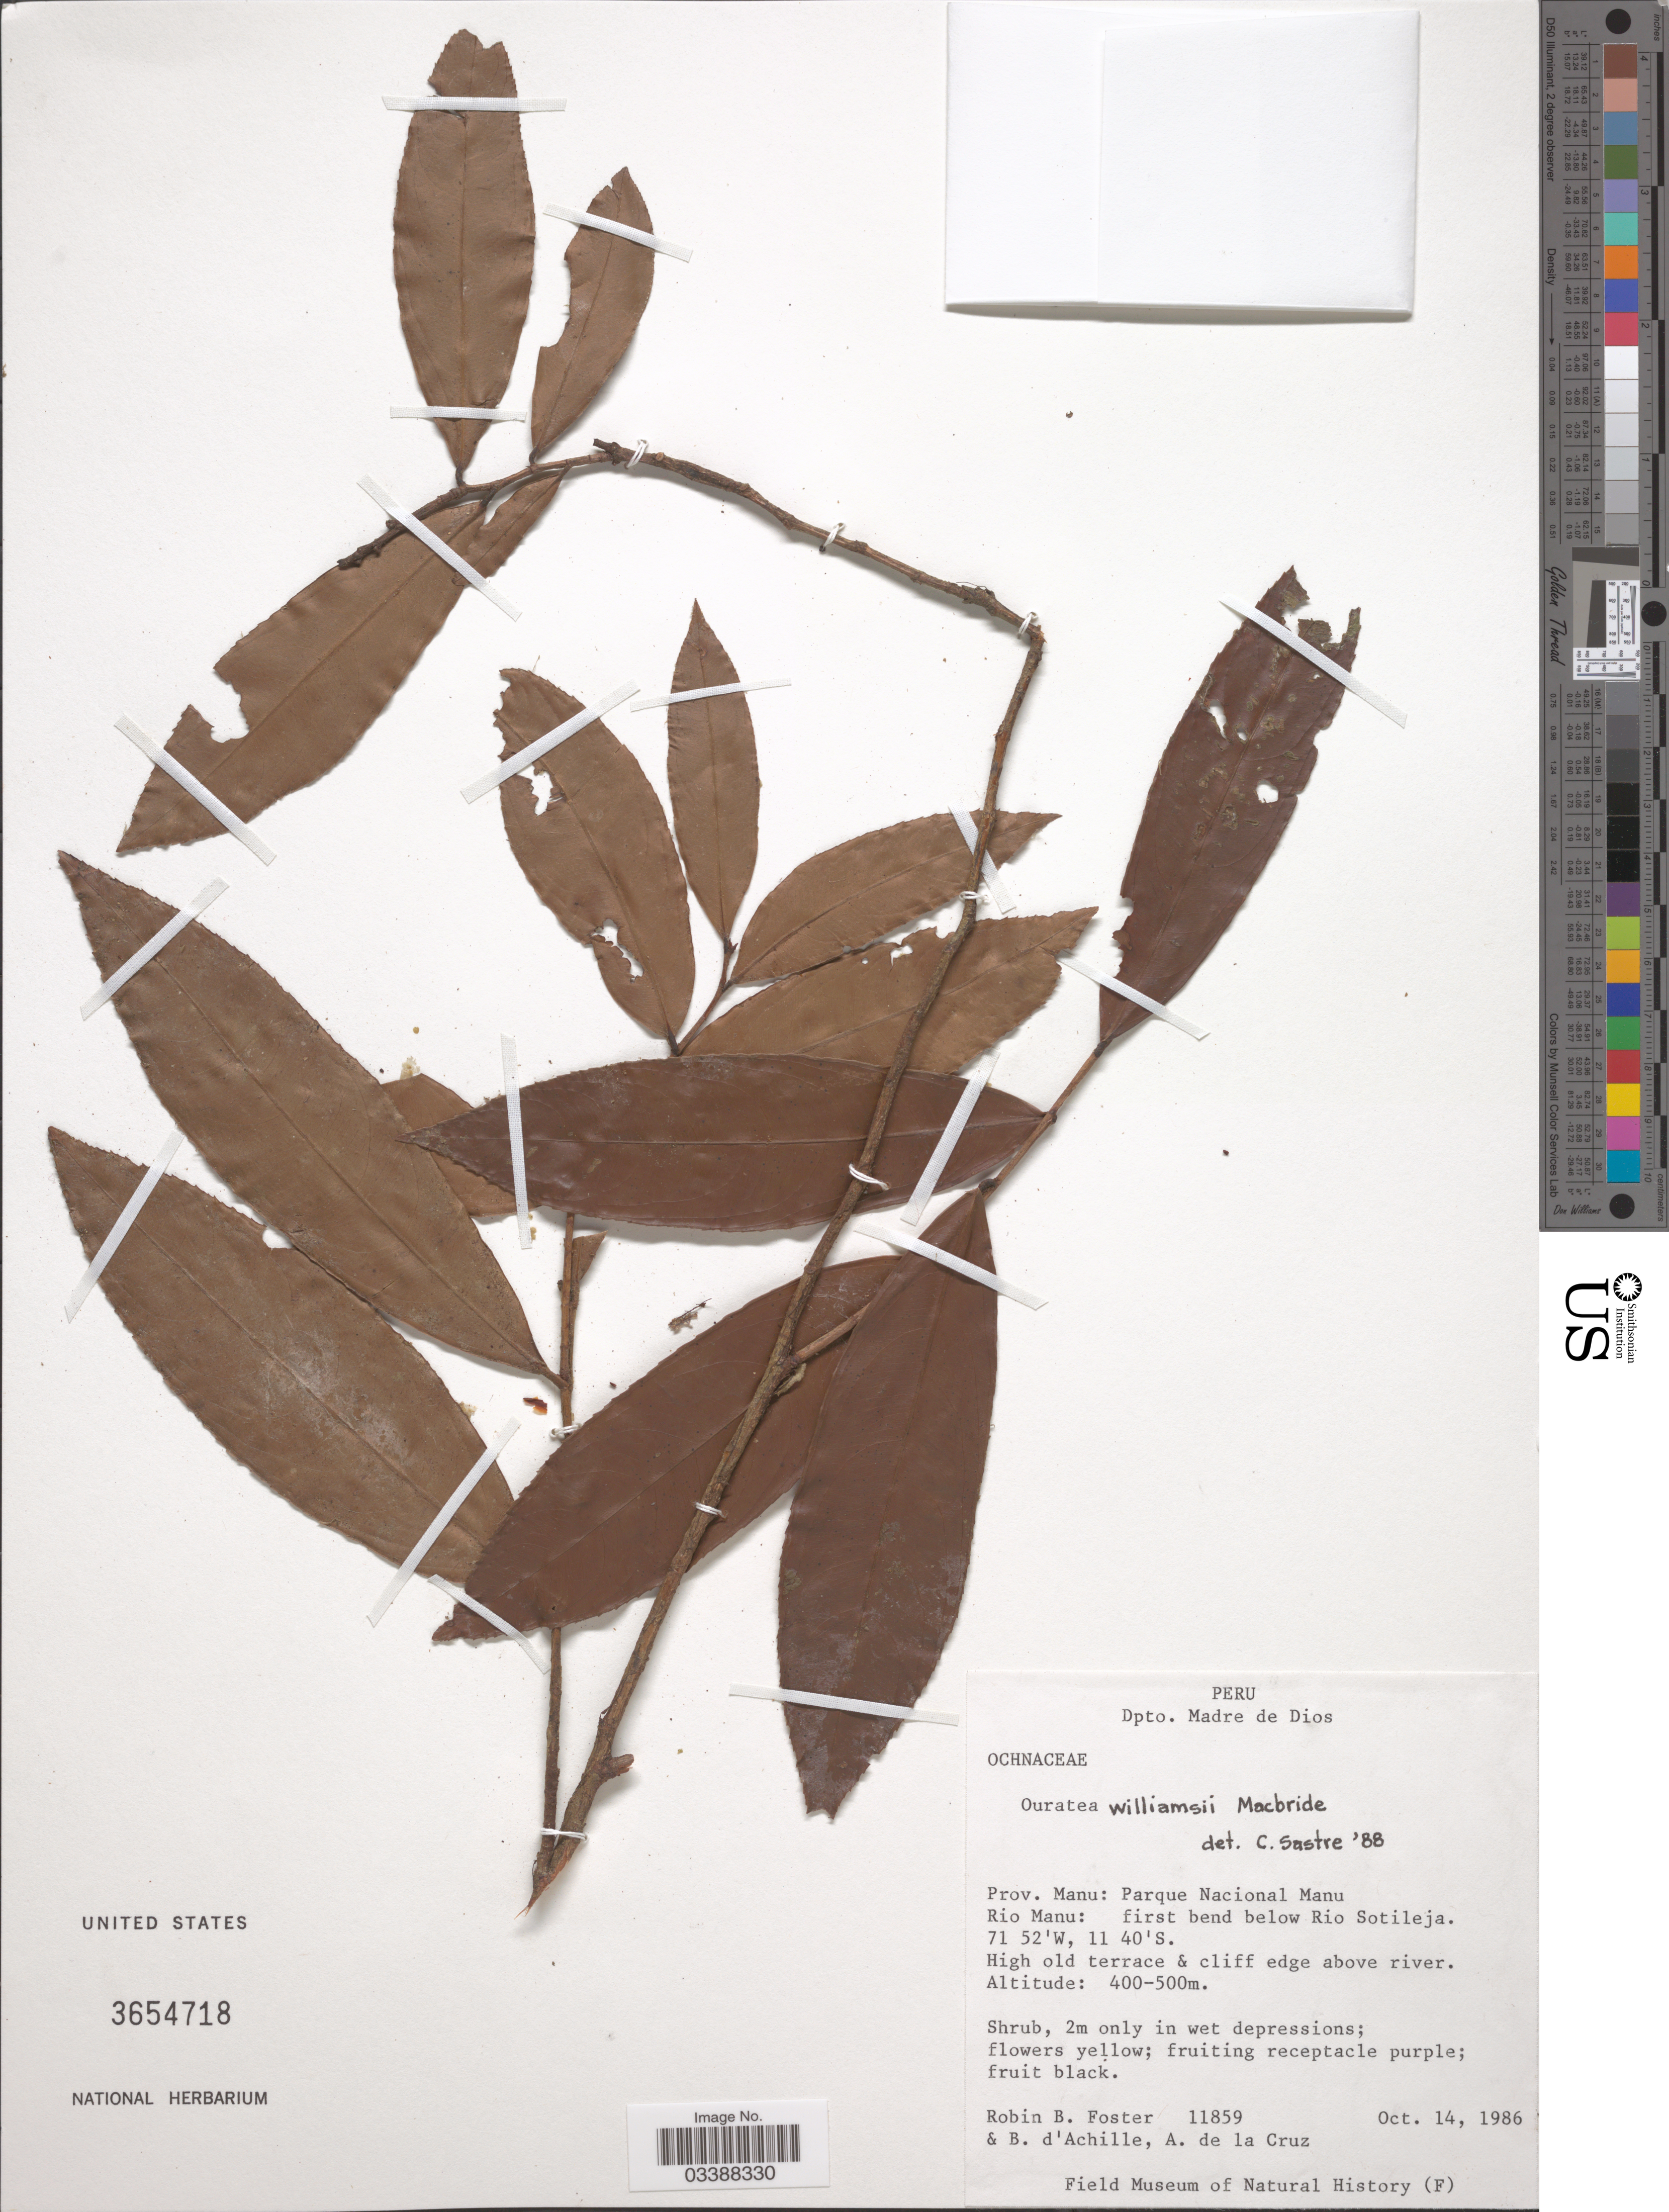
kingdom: Plantae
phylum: Tracheophyta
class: Magnoliopsida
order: Malpighiales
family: Ochnaceae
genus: Ouratea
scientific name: Ouratea williamsii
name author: J.F. Macbr.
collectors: R. B. Foster, B. d'Achille & A. de la Cruz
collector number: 11859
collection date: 1986-10-14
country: Peru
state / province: Madre de Dios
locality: Dpto. Madre de Dios. Prov. Manu: Parque Nacional Manu. Rio Manu: first bend below Rio Sotileja. High old terrace & cliff edge above river.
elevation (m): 400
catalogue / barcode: US 3654718